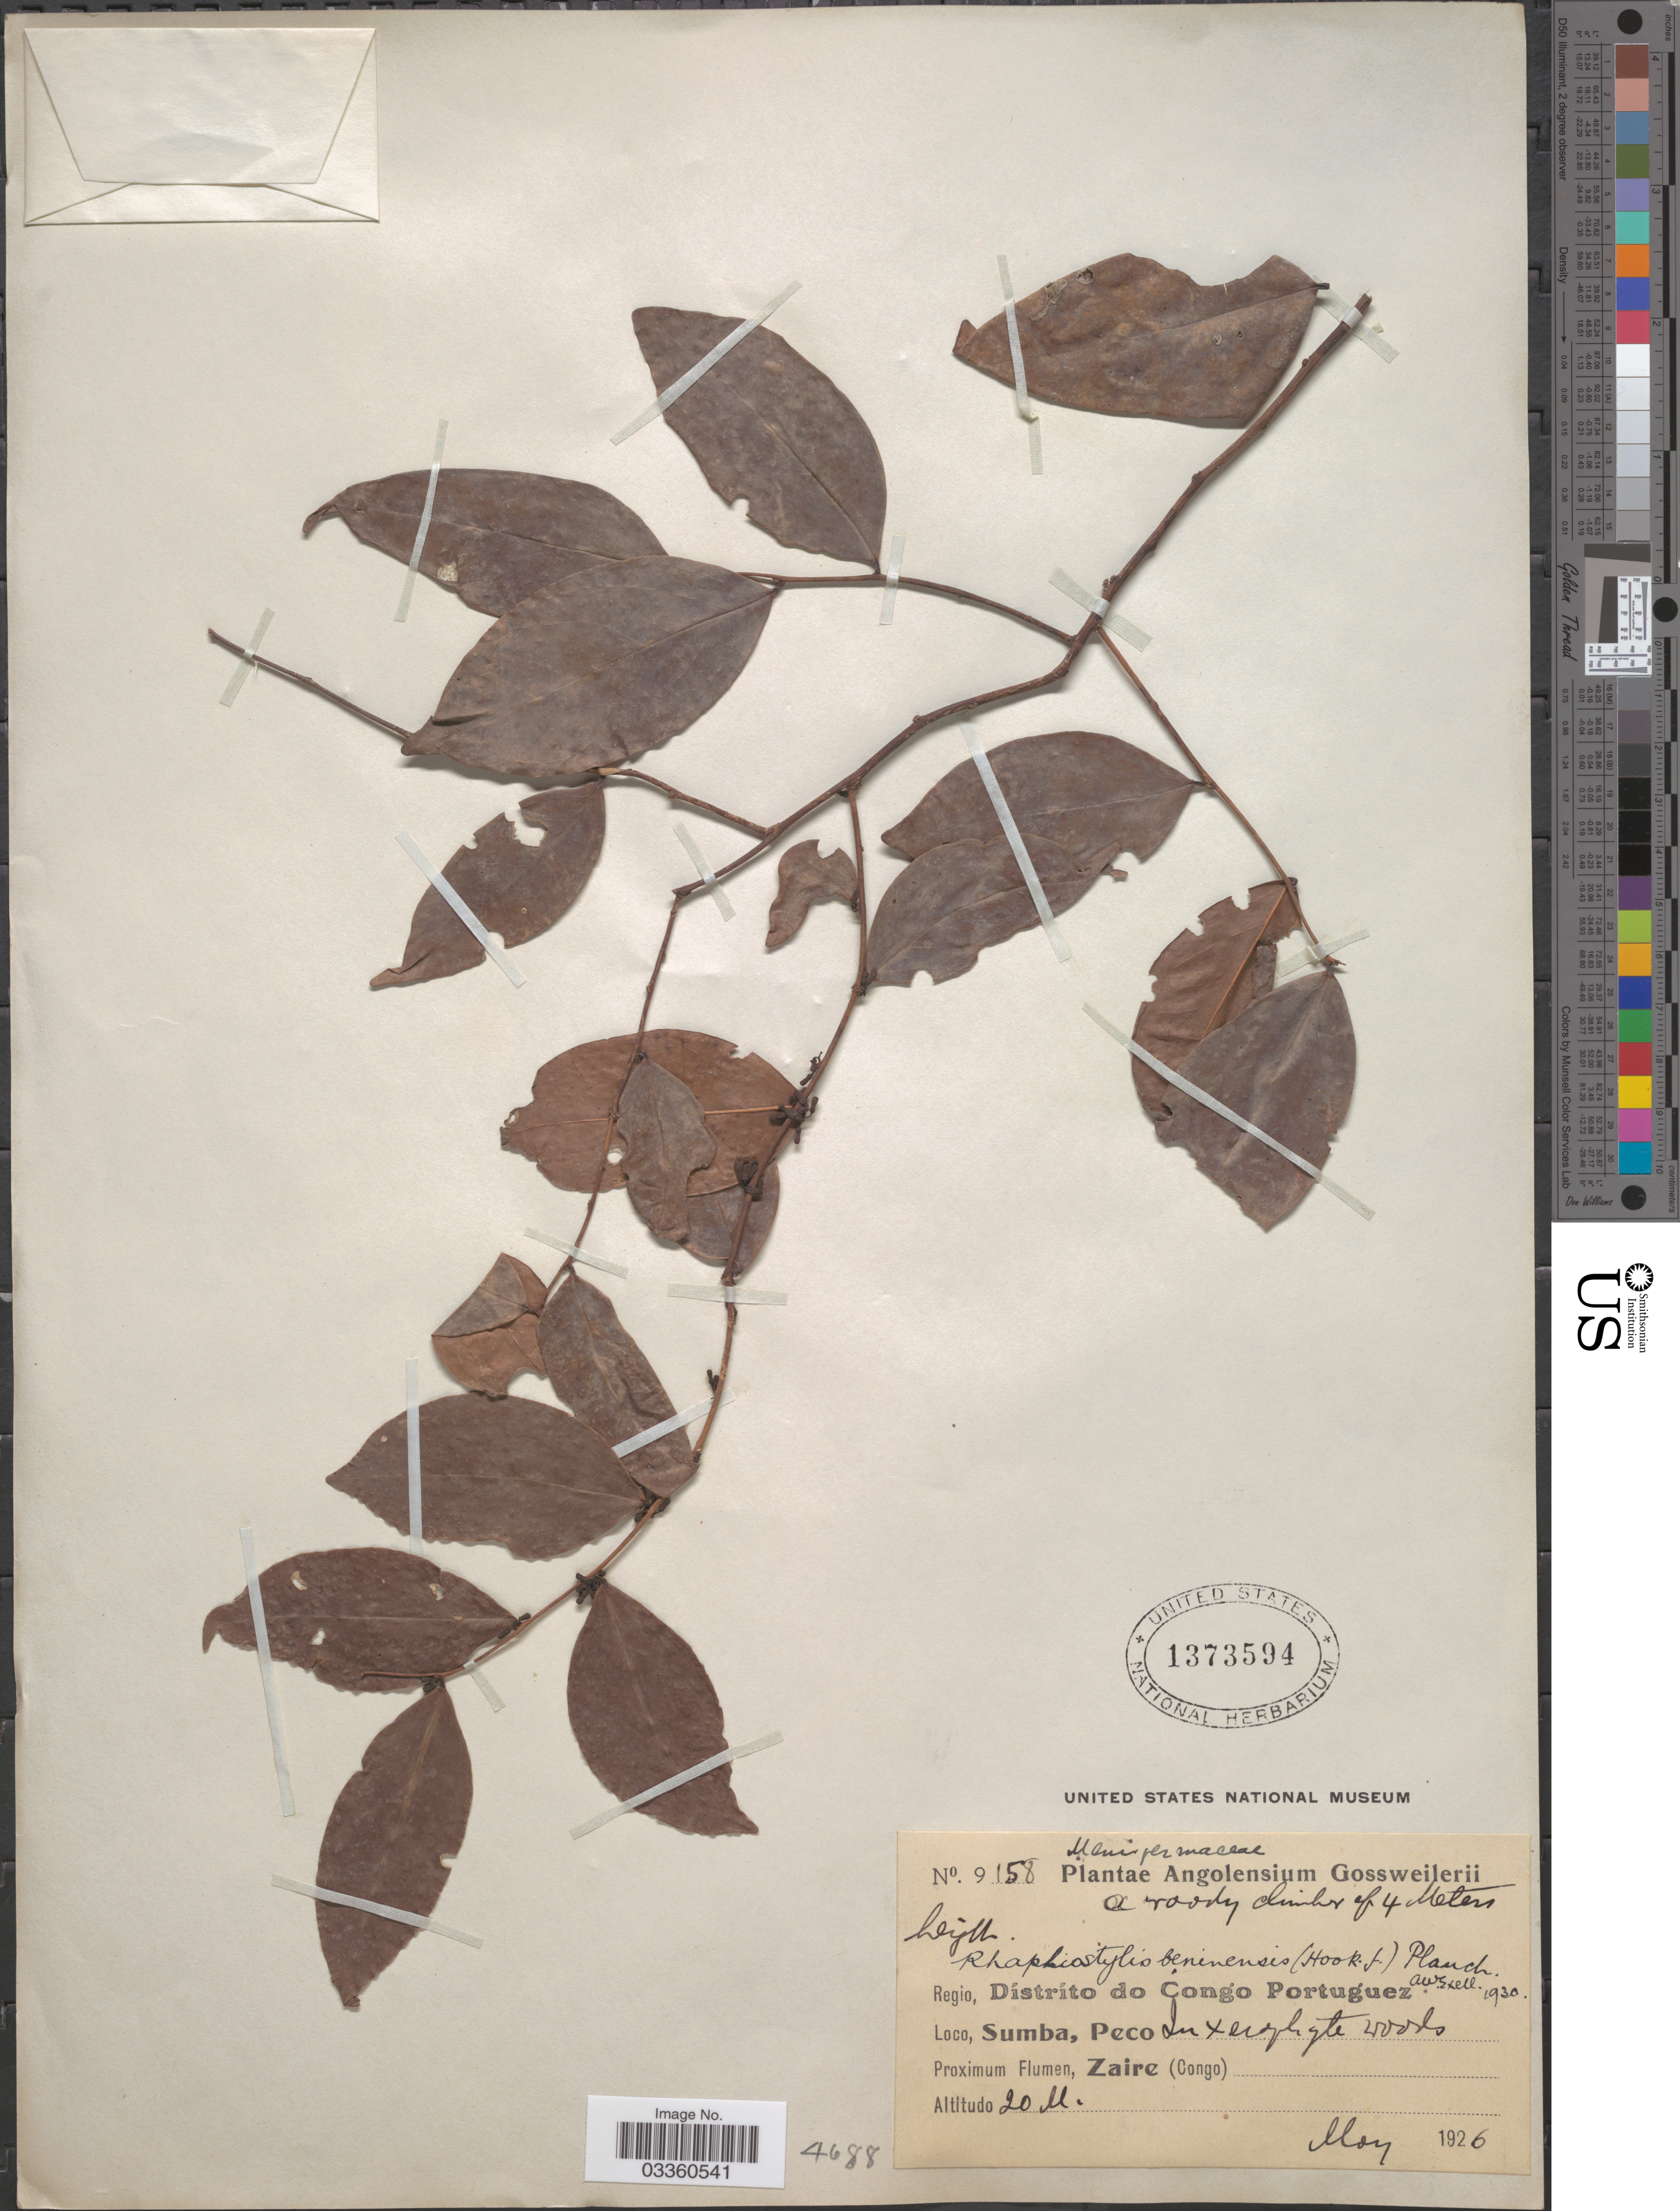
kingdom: Plantae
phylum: Tracheophyta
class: Magnoliopsida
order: Metteniusales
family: Metteniusaceae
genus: Rhaphiostylis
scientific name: Rhaphiostylis beninensis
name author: (Planch.) Benth.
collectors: -. Gossweiler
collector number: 9158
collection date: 1926-05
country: Angola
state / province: Zaire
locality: Regio, Dístrito do Congo Portuguez. Loco, Sumba, Peco. Proximum Flumen, Zaire (Congo).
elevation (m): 20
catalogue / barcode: US 1373594